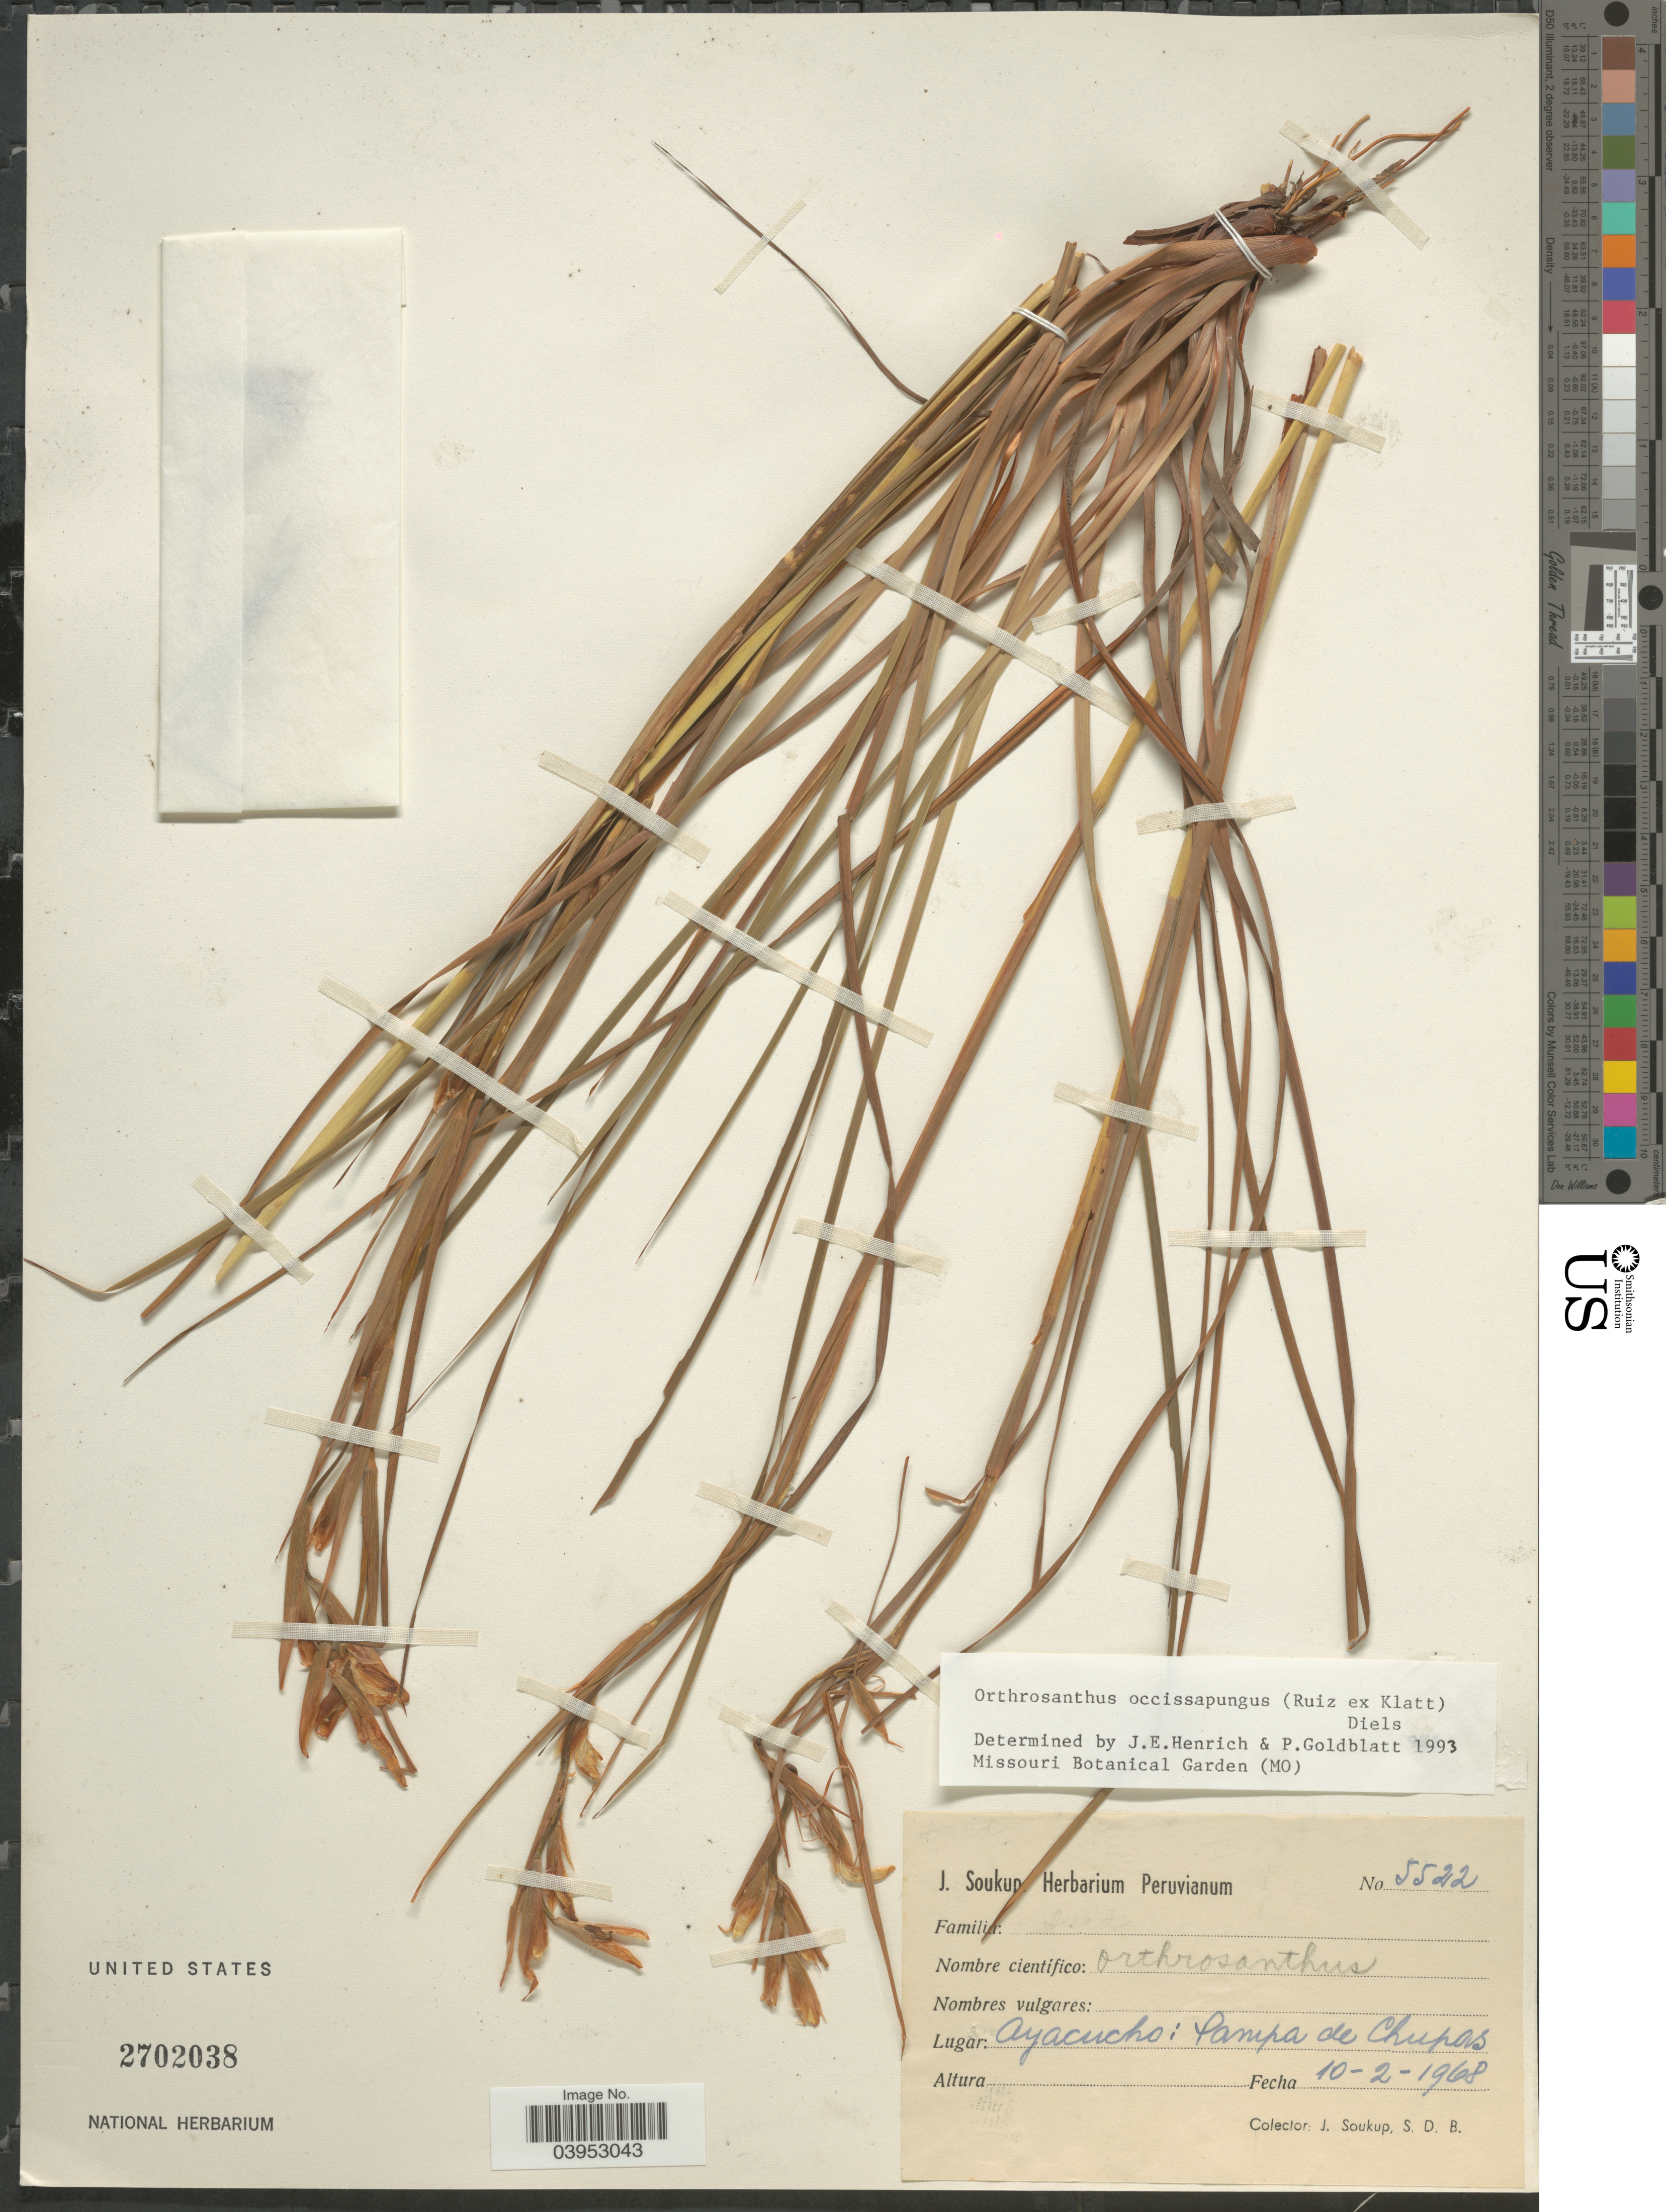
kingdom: Plantae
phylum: Tracheophyta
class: Liliopsida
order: Asparagales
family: Iridaceae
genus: Orthrosanthus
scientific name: Orthrosanthus occissapungus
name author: (Ruiz ex Klatt) Diels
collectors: J. Soukup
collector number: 5522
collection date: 1968-02-10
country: Peru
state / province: Ayacucho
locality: Pampa de Chupas.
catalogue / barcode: US 2702038